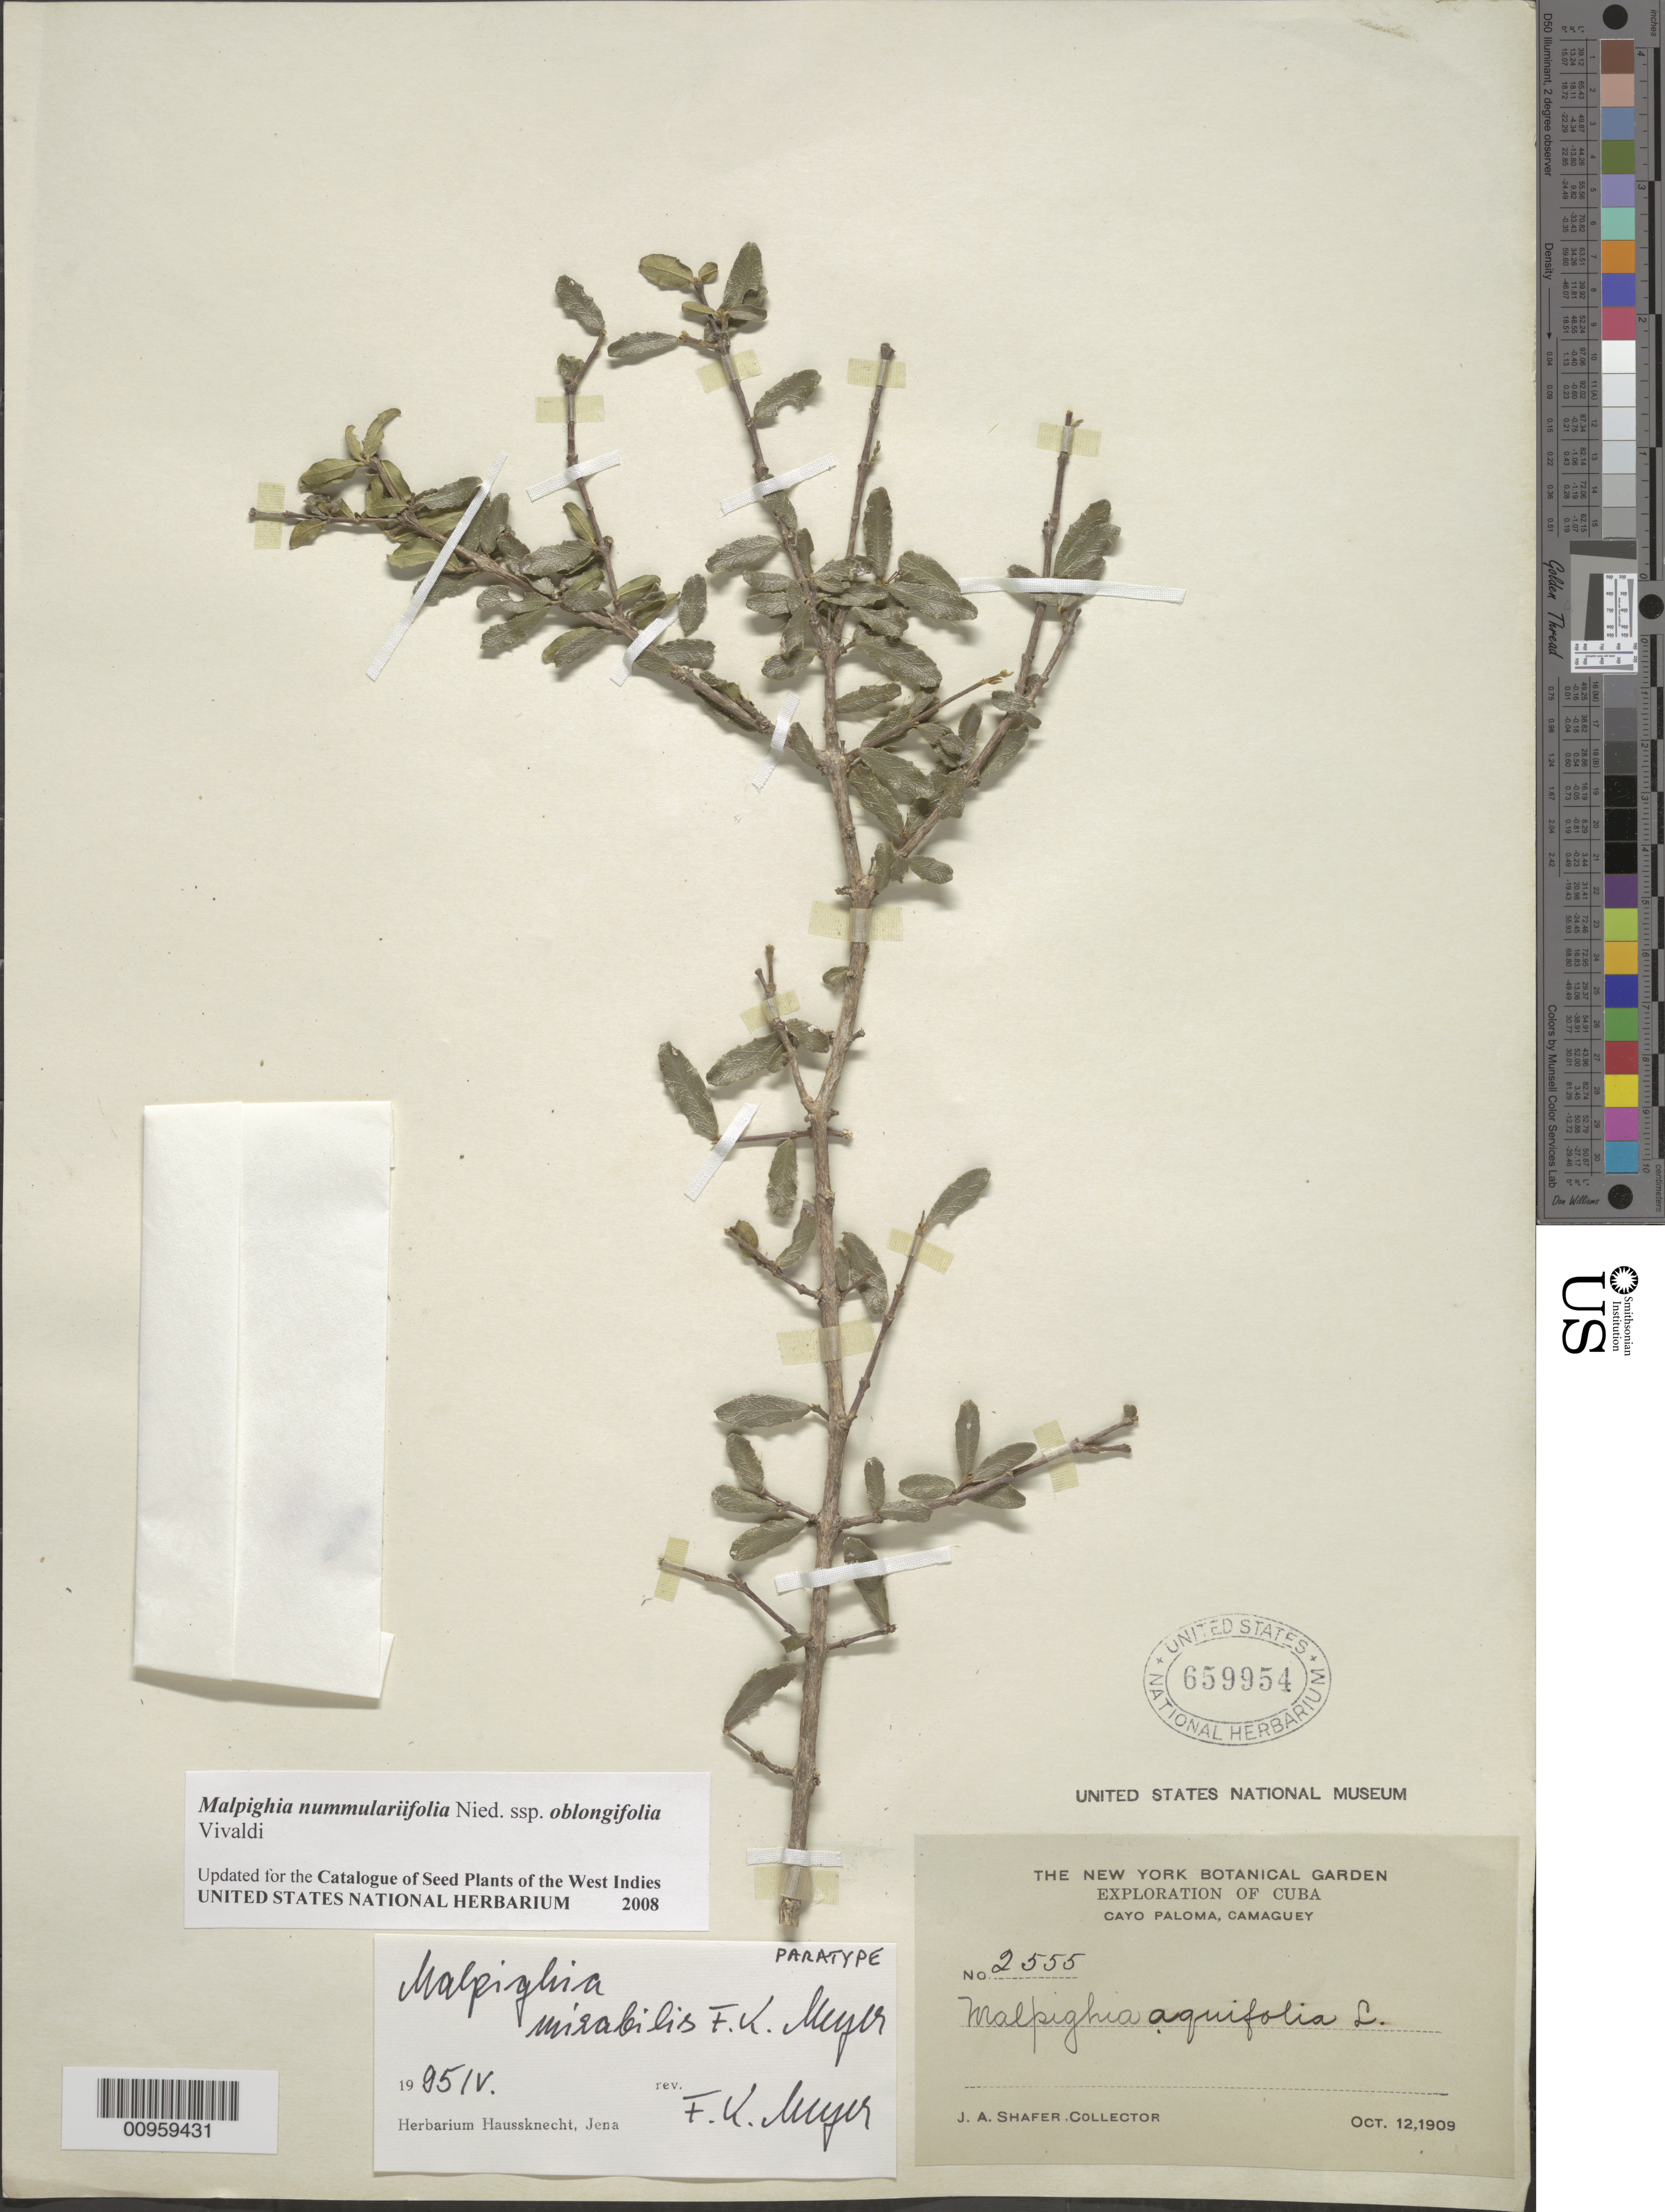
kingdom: Plantae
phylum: Tracheophyta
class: Magnoliopsida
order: Malpighiales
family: Malpighiaceae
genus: Malpighia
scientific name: Malpighia nummulariifolia subsp. oblongifolia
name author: Vivaldi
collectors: J. A. Shafer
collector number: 2555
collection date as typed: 12 Oct 1909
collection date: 1909-10-12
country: Cuba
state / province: Camagüey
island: Cuba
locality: Cayo Paloma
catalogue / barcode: US 659954